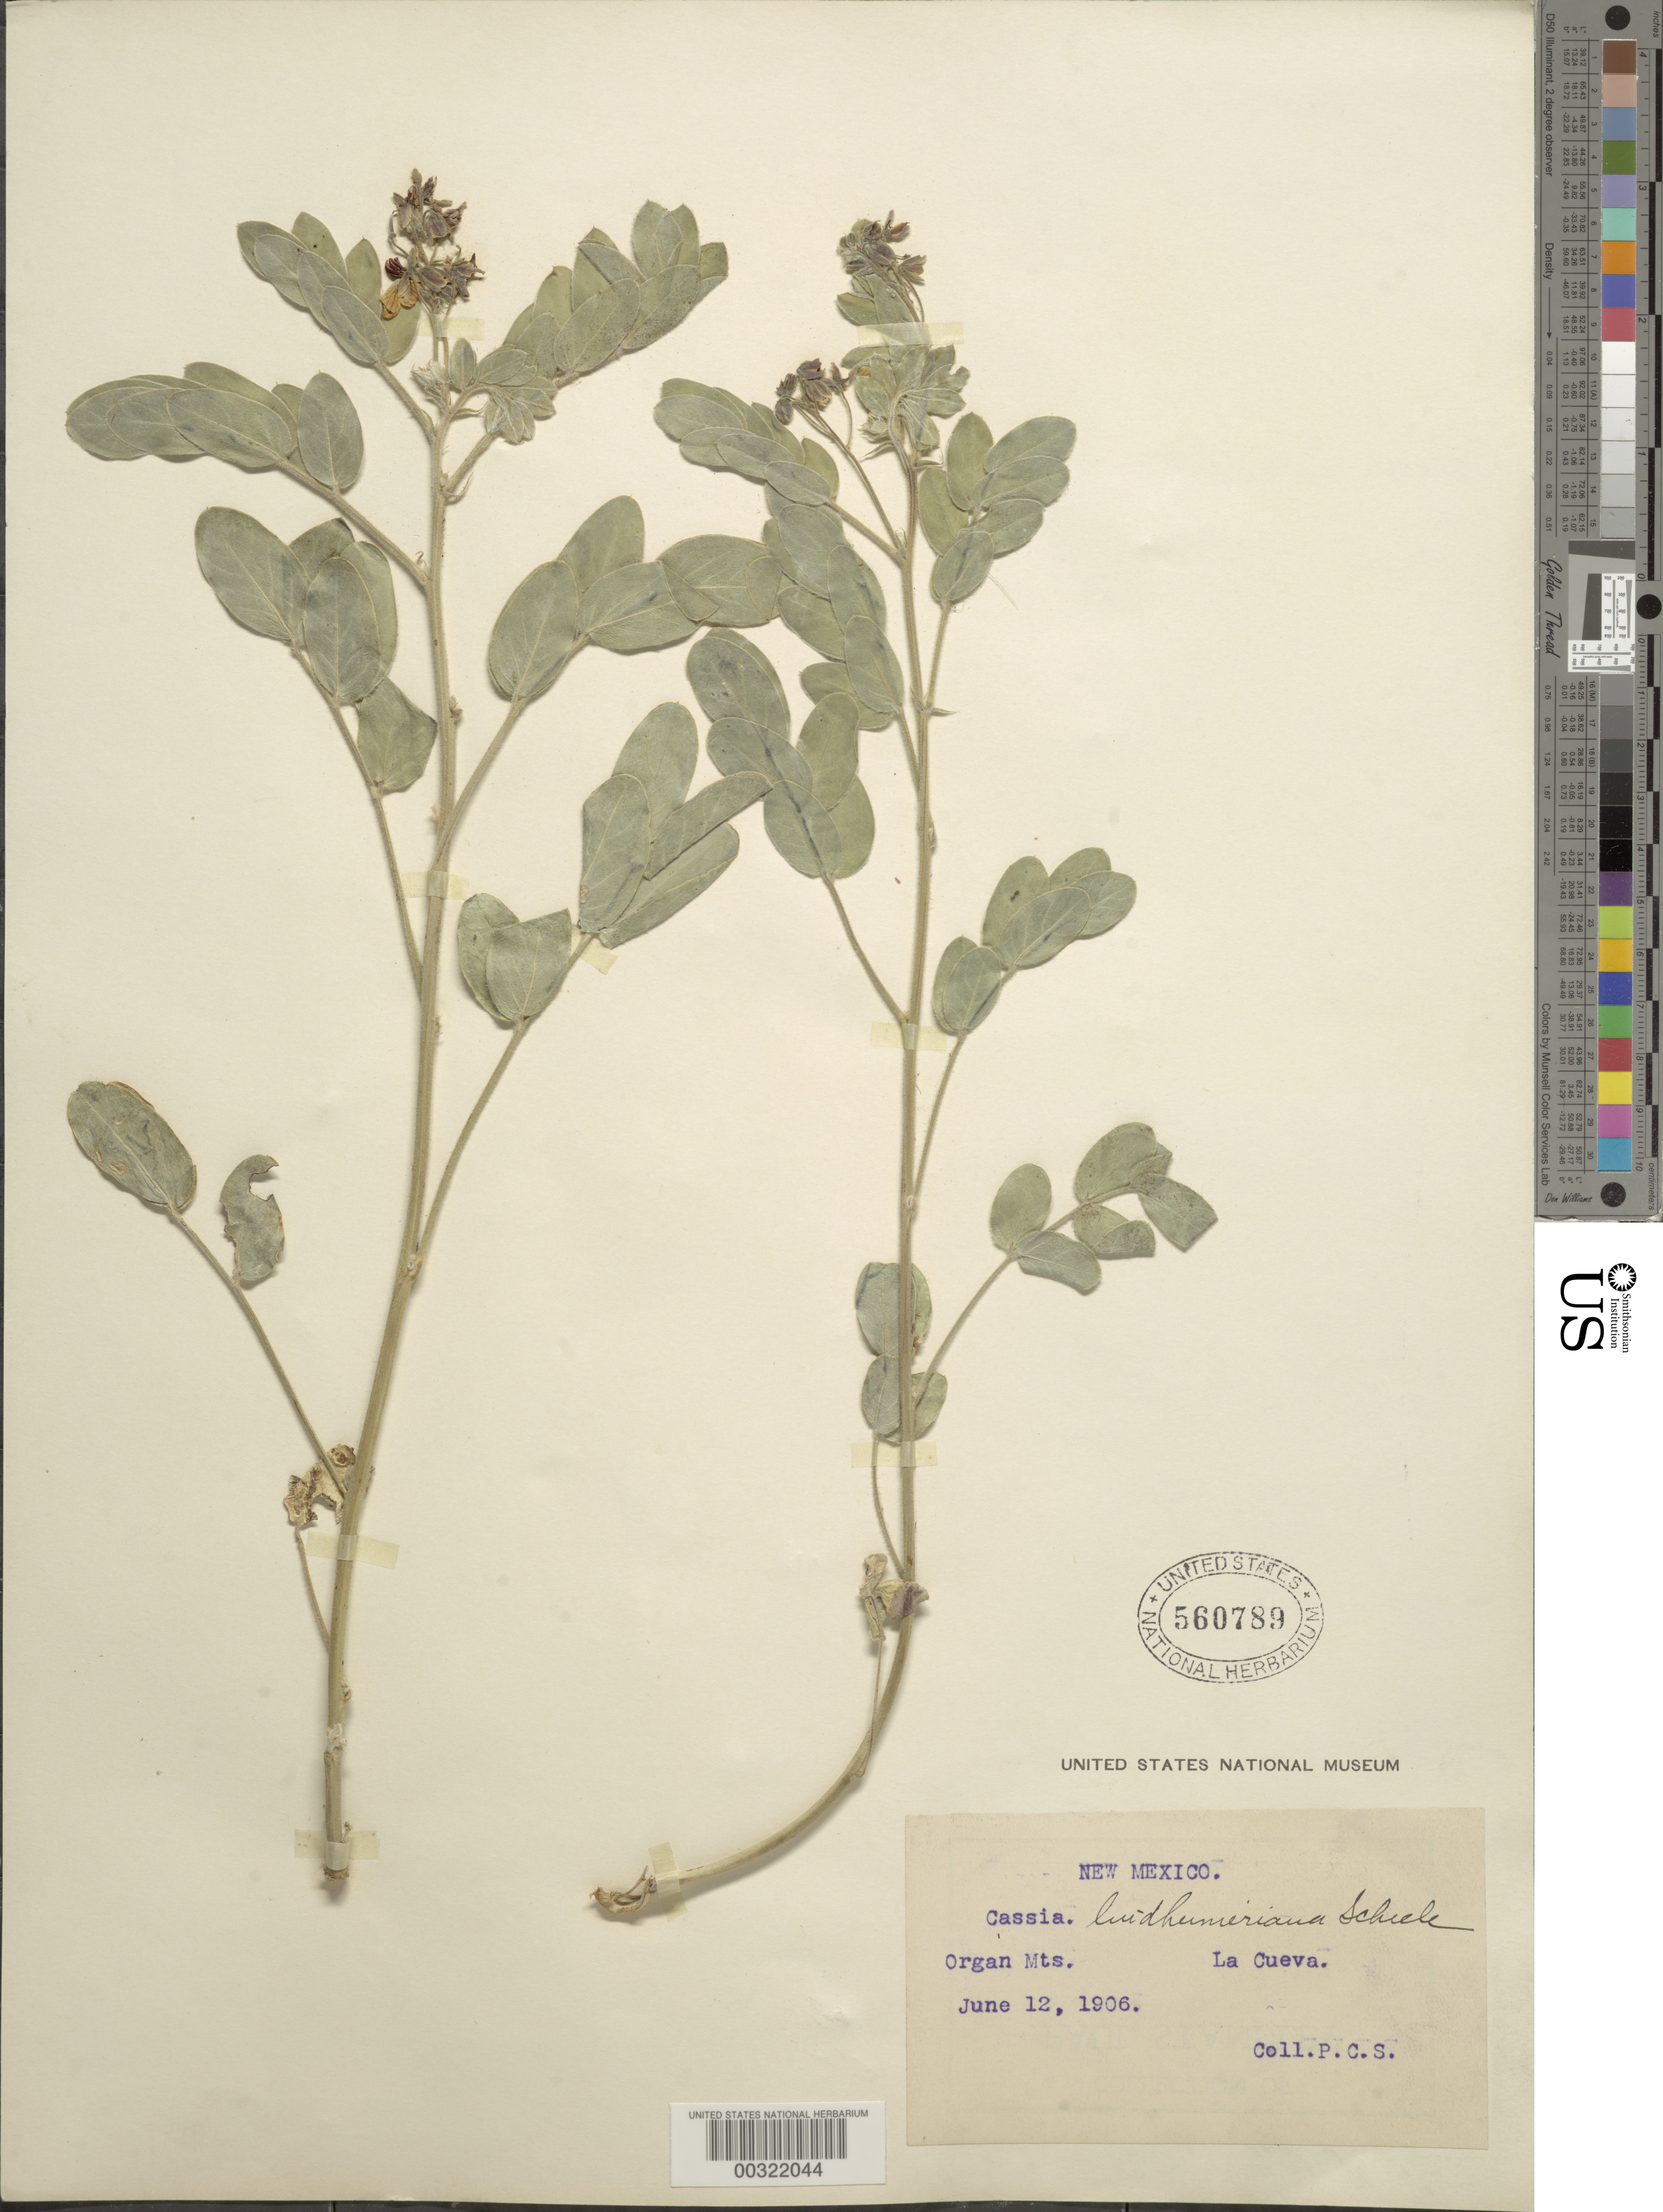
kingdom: Plantae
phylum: Tracheophyta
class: Magnoliopsida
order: Fabales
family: Fabaceae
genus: Senna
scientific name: Senna lindheimeriana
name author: (Scheele) H.S. Irwin & Barneby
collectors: P. C. Standley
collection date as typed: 12 Jun 1906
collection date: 1906-06-12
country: United States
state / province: New Mexico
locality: Organ mts.; la cueva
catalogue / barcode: US 560789